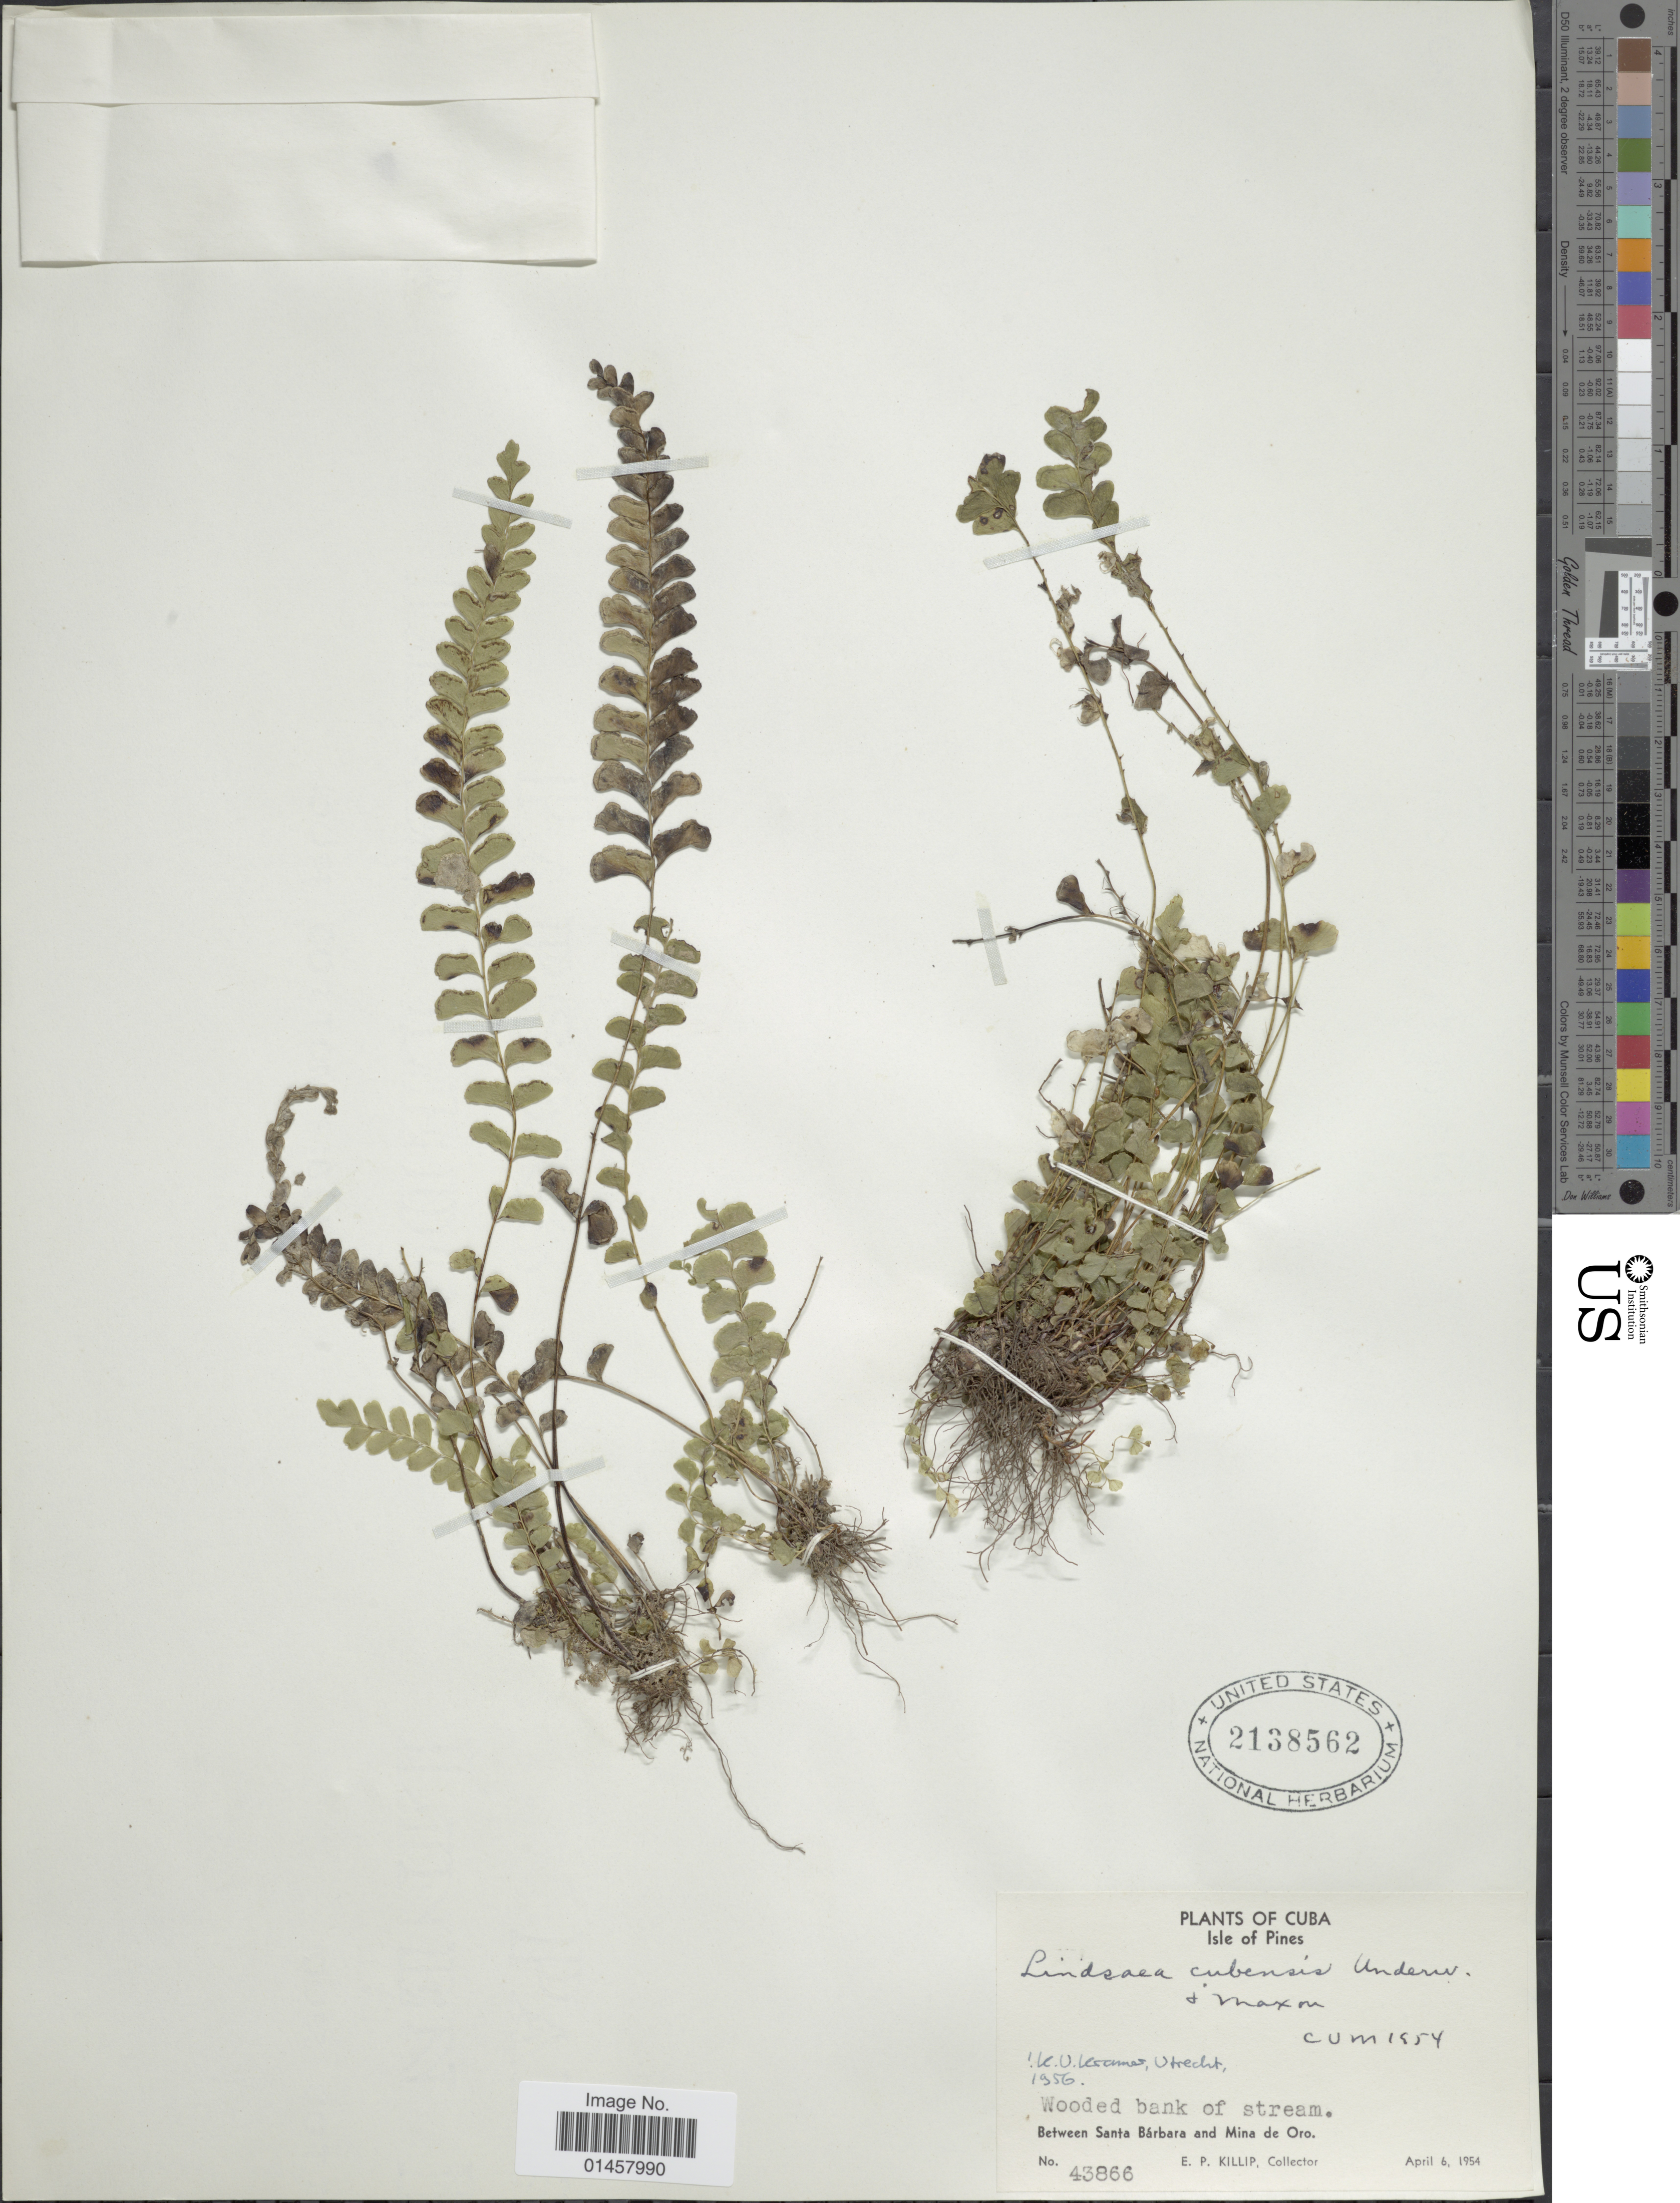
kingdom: Plantae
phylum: Tracheophyta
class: Polypodiopsida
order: Polypodiales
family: Lindsaeaceae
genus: Lindsaea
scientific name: Lindsaea cubensis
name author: Underw. & Maxon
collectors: E. P. Killip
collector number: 43866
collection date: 1954-04-06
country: Cuba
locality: Isle of Pines, Between Santa Bárbara and Mina de Oro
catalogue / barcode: US 2138562